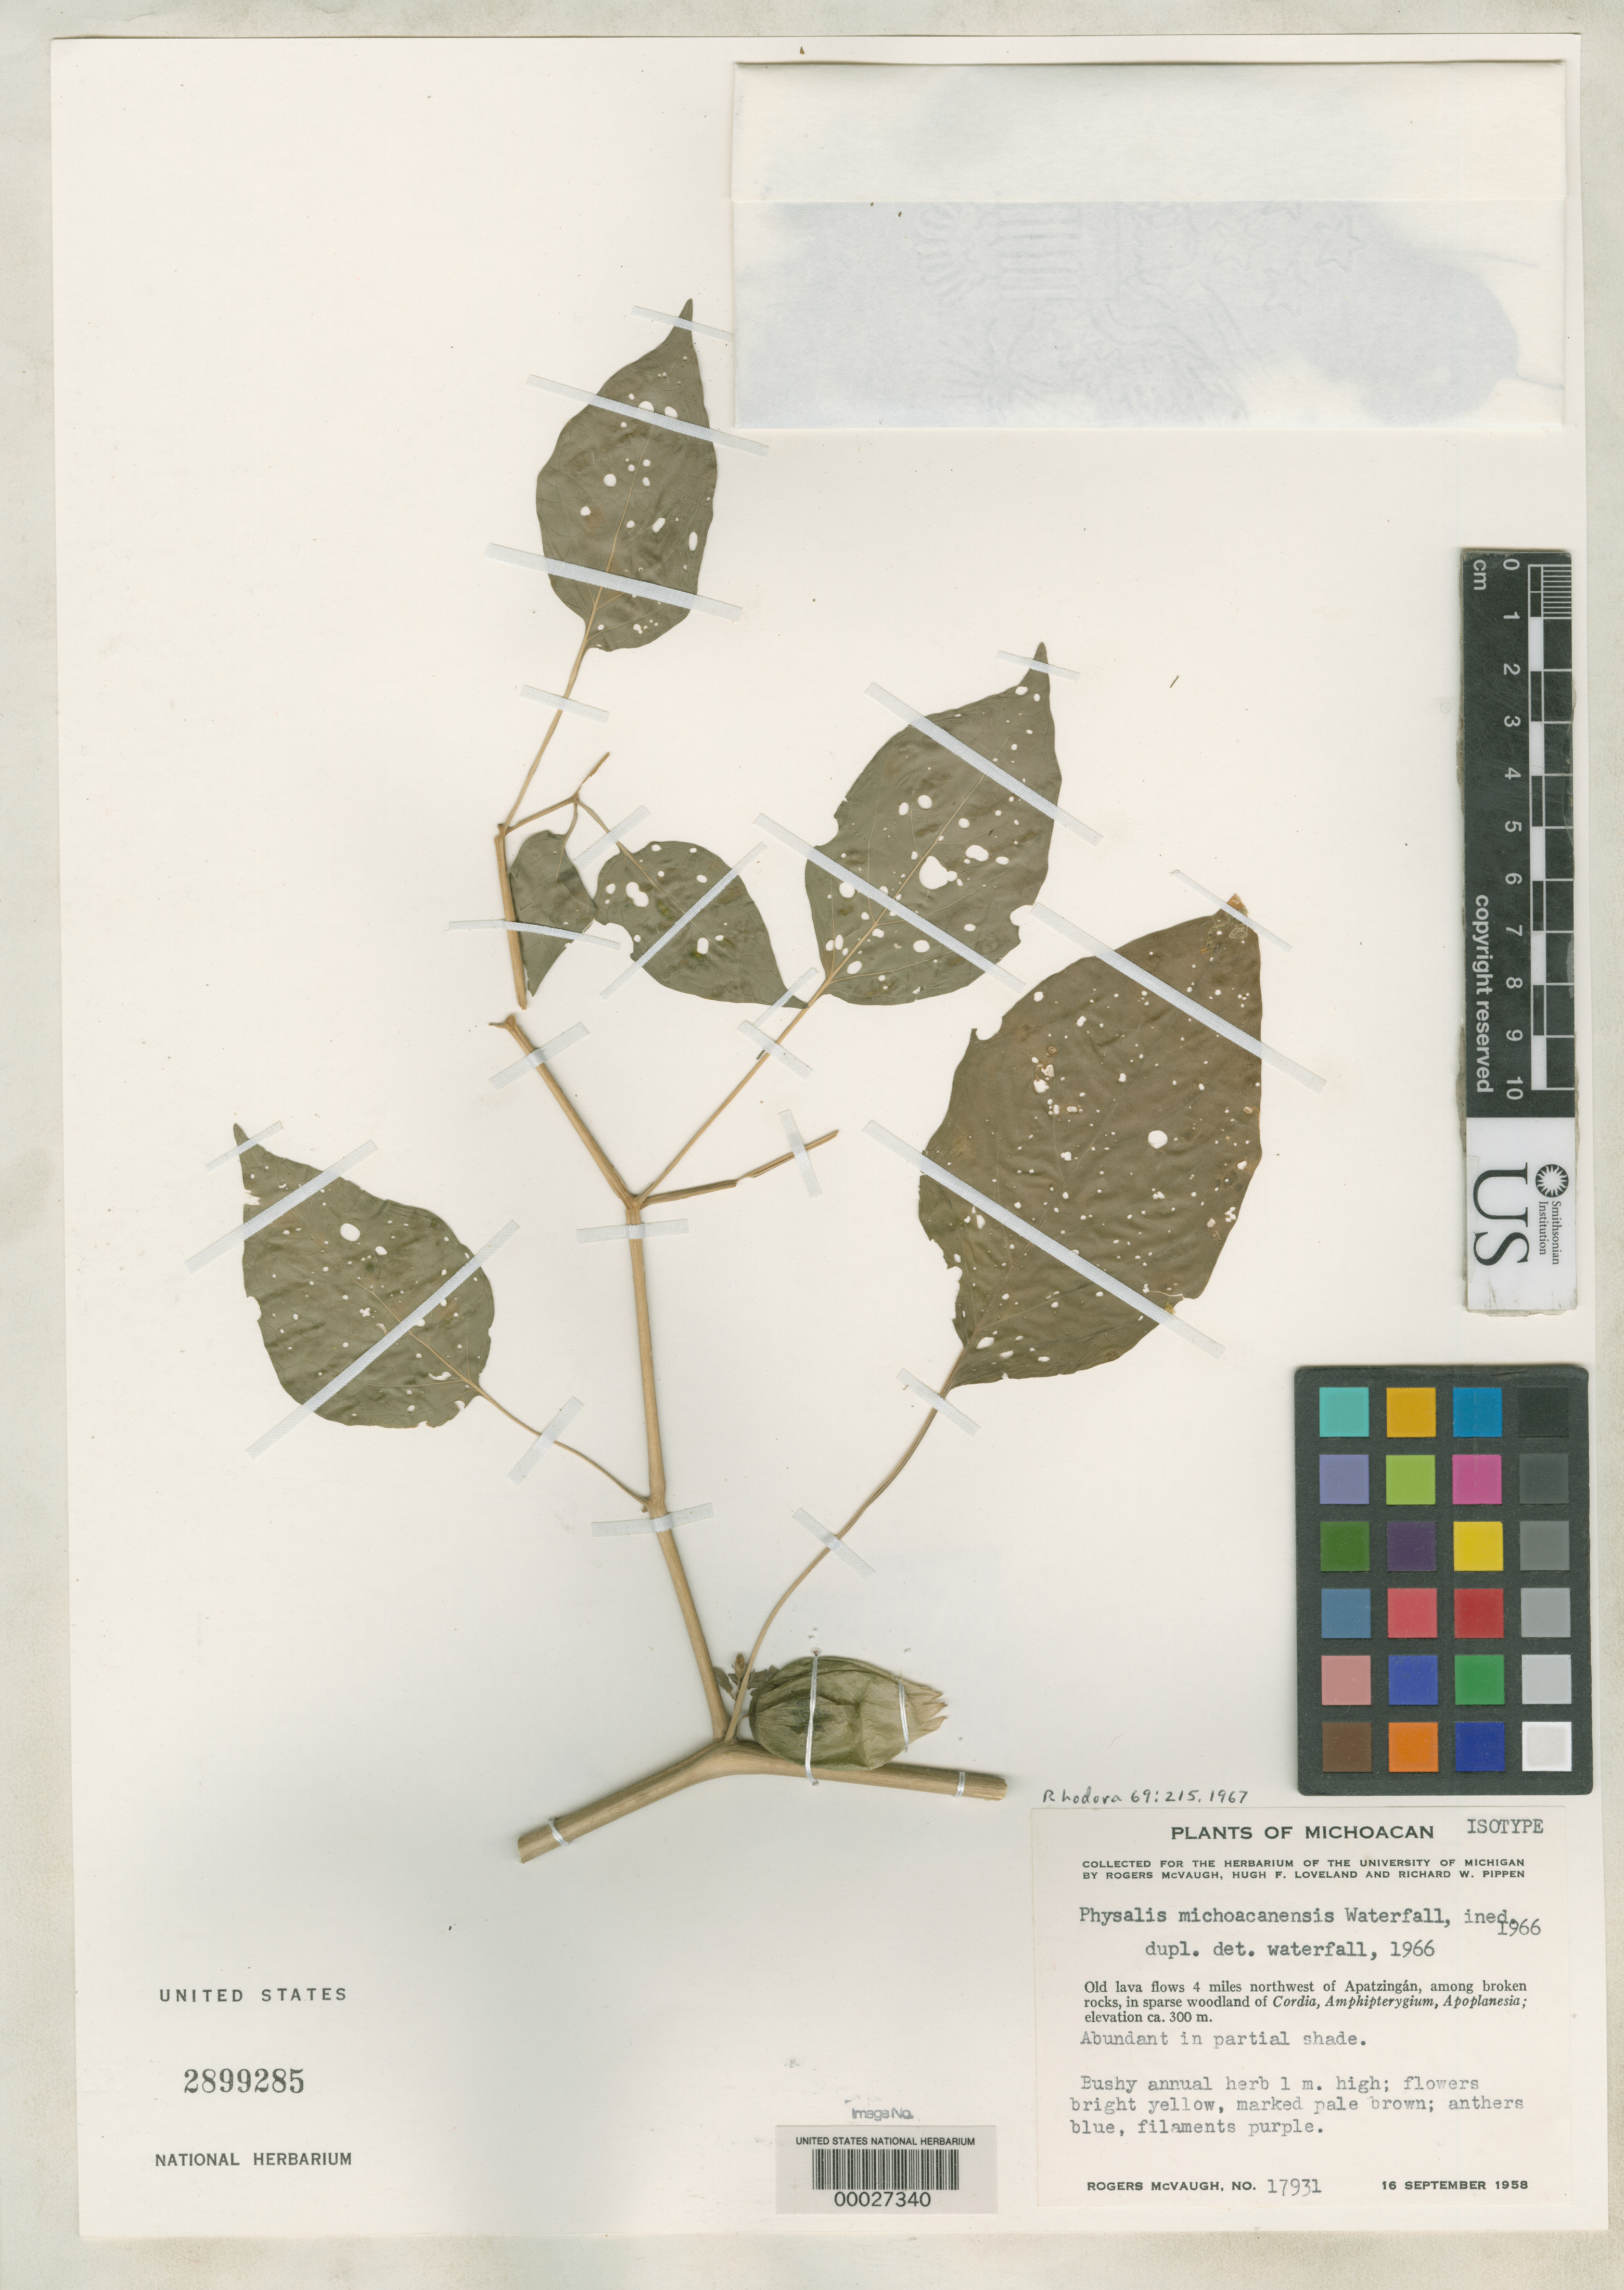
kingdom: Plantae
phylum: Tracheophyta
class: Magnoliopsida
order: Solanales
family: Solanaceae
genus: Physalis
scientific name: Physalis michoacanensis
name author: Waterf.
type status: Isotype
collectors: R. McVaugh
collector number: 17931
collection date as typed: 16 Sep 1958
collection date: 1958-09-16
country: Mexico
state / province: Michoacán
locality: NW of Apatzingan.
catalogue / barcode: US 2899285